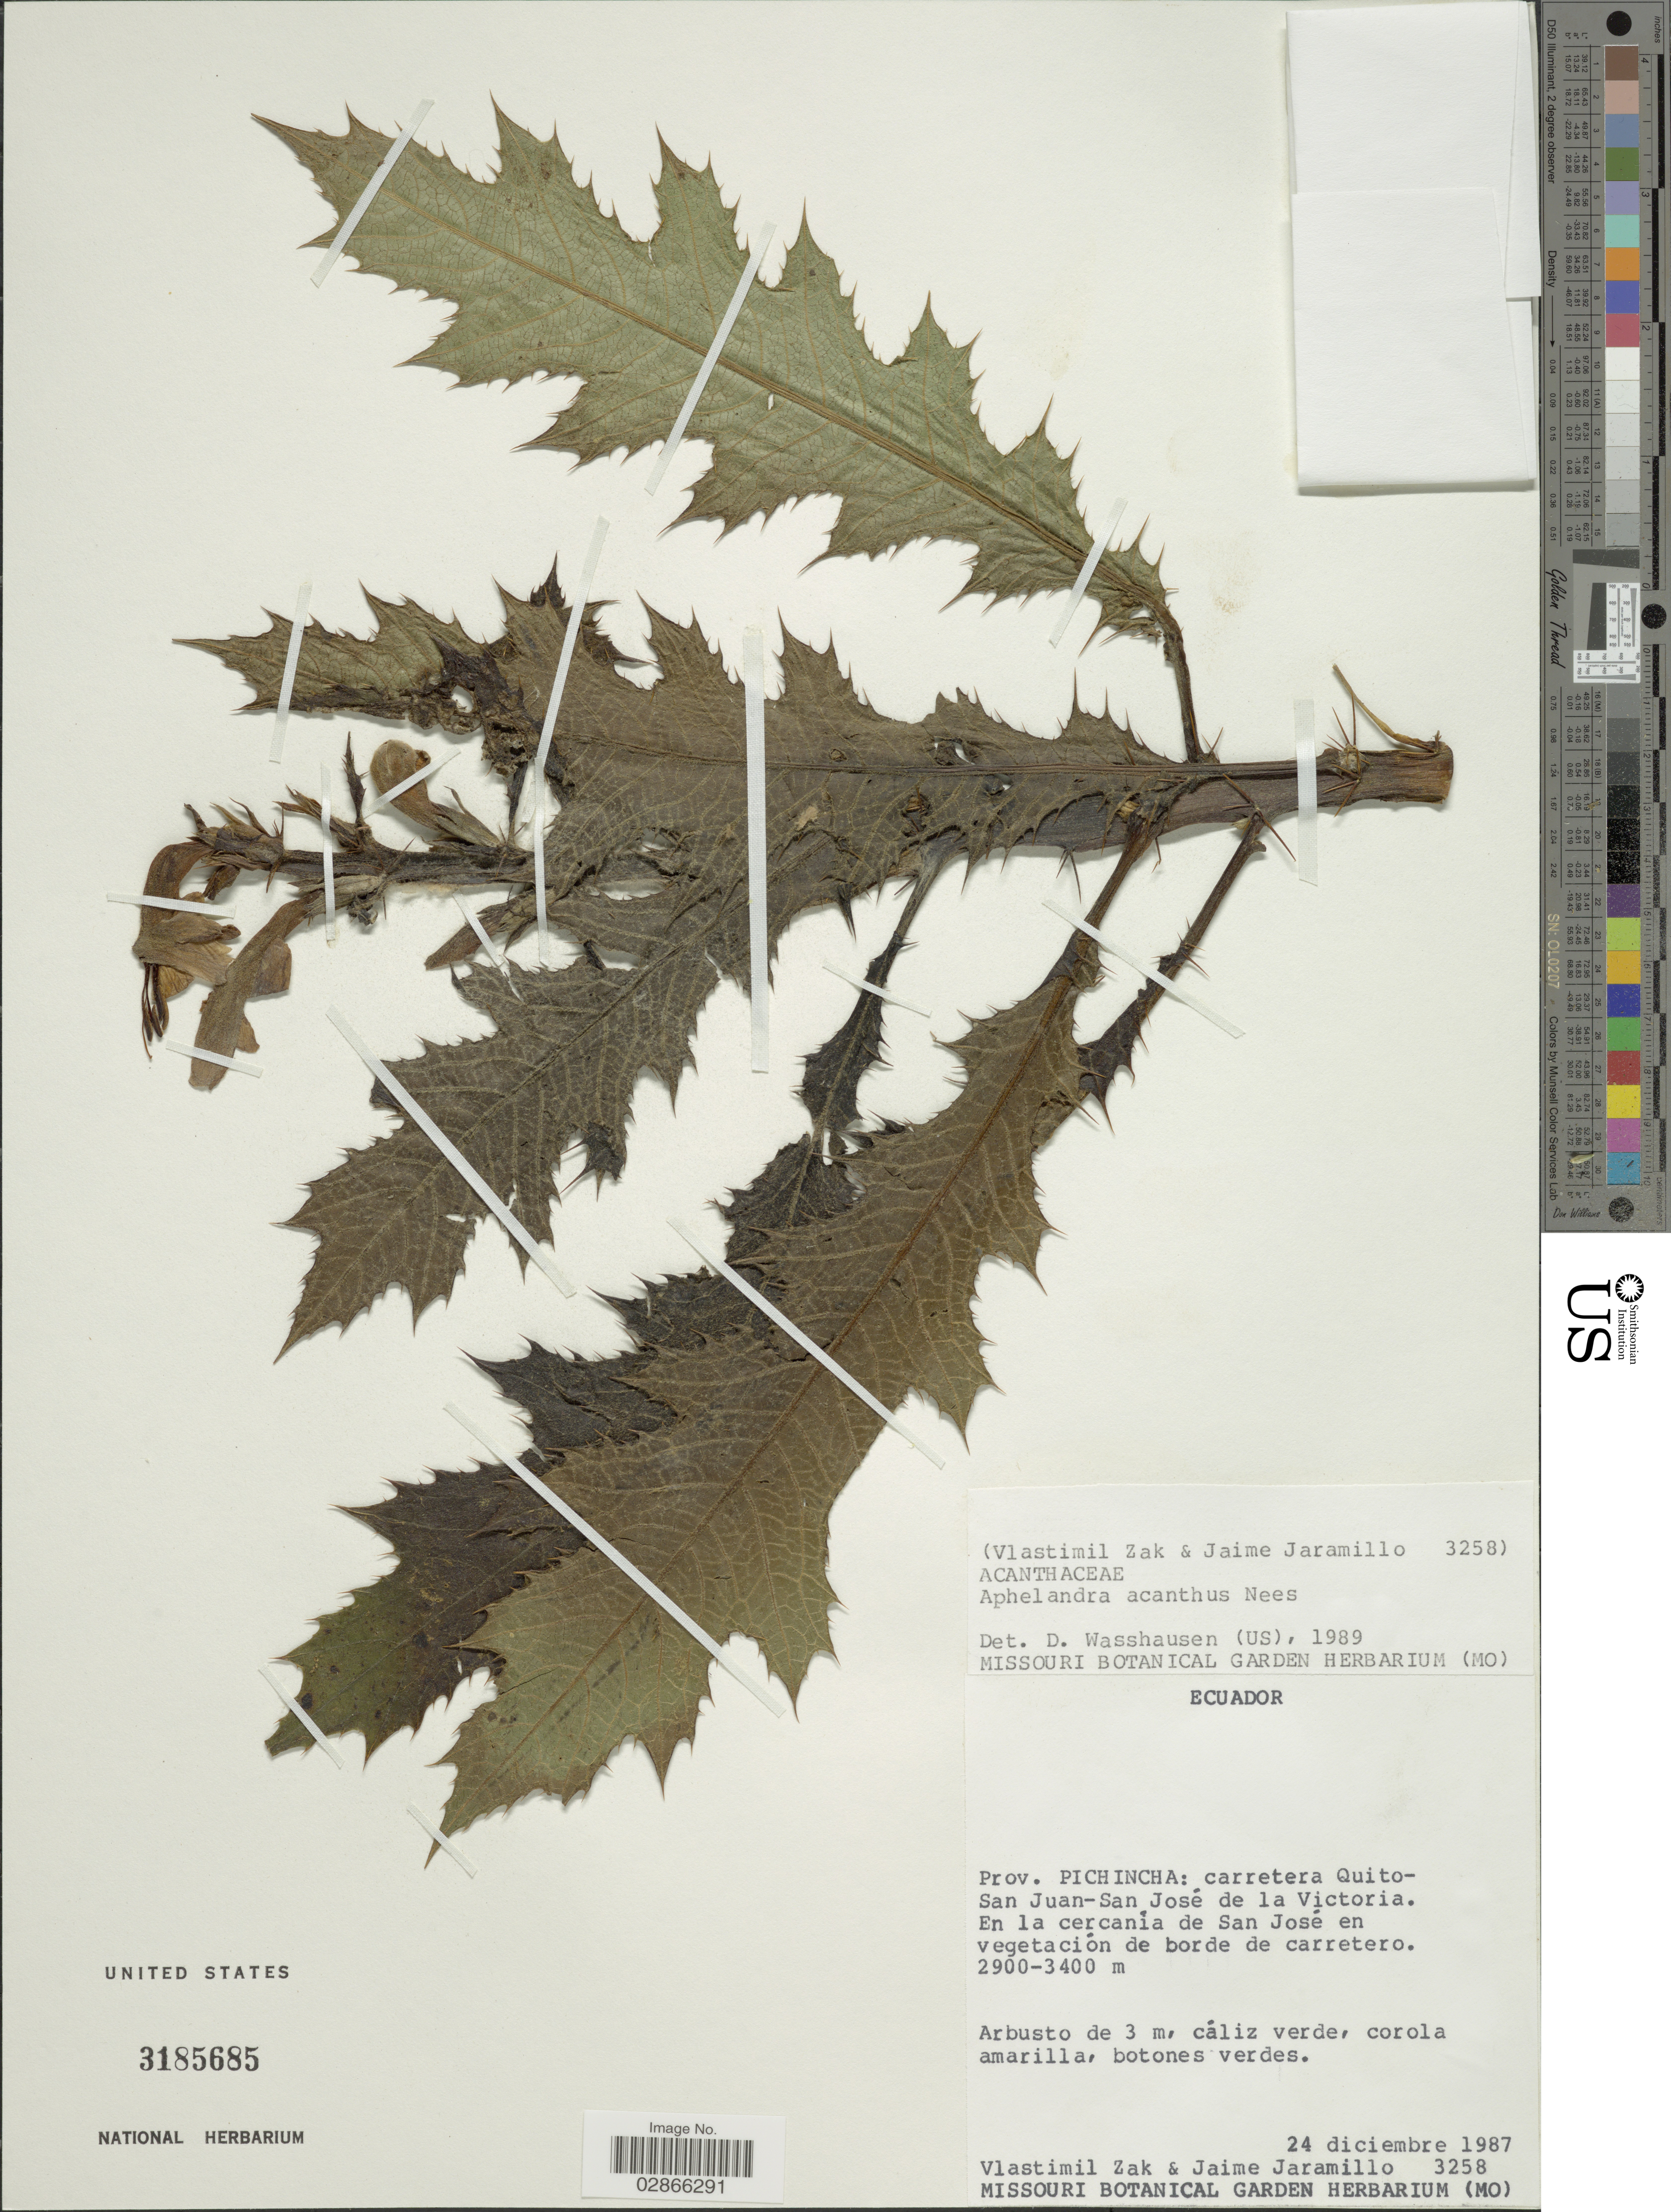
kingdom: Plantae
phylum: Tracheophyta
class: Magnoliopsida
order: Lamiales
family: Acanthaceae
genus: Aphelandra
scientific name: Aphelandra acanthus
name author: Nees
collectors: V. Zak & J. Jaramillo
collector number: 3258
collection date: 1987-12-24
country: Ecuador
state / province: Pichincha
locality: Carretera Quito-San Juan-San José de la Victoria. En la cercania de San José en vegetació de borde de carretero.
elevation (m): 2900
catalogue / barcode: US 3185685